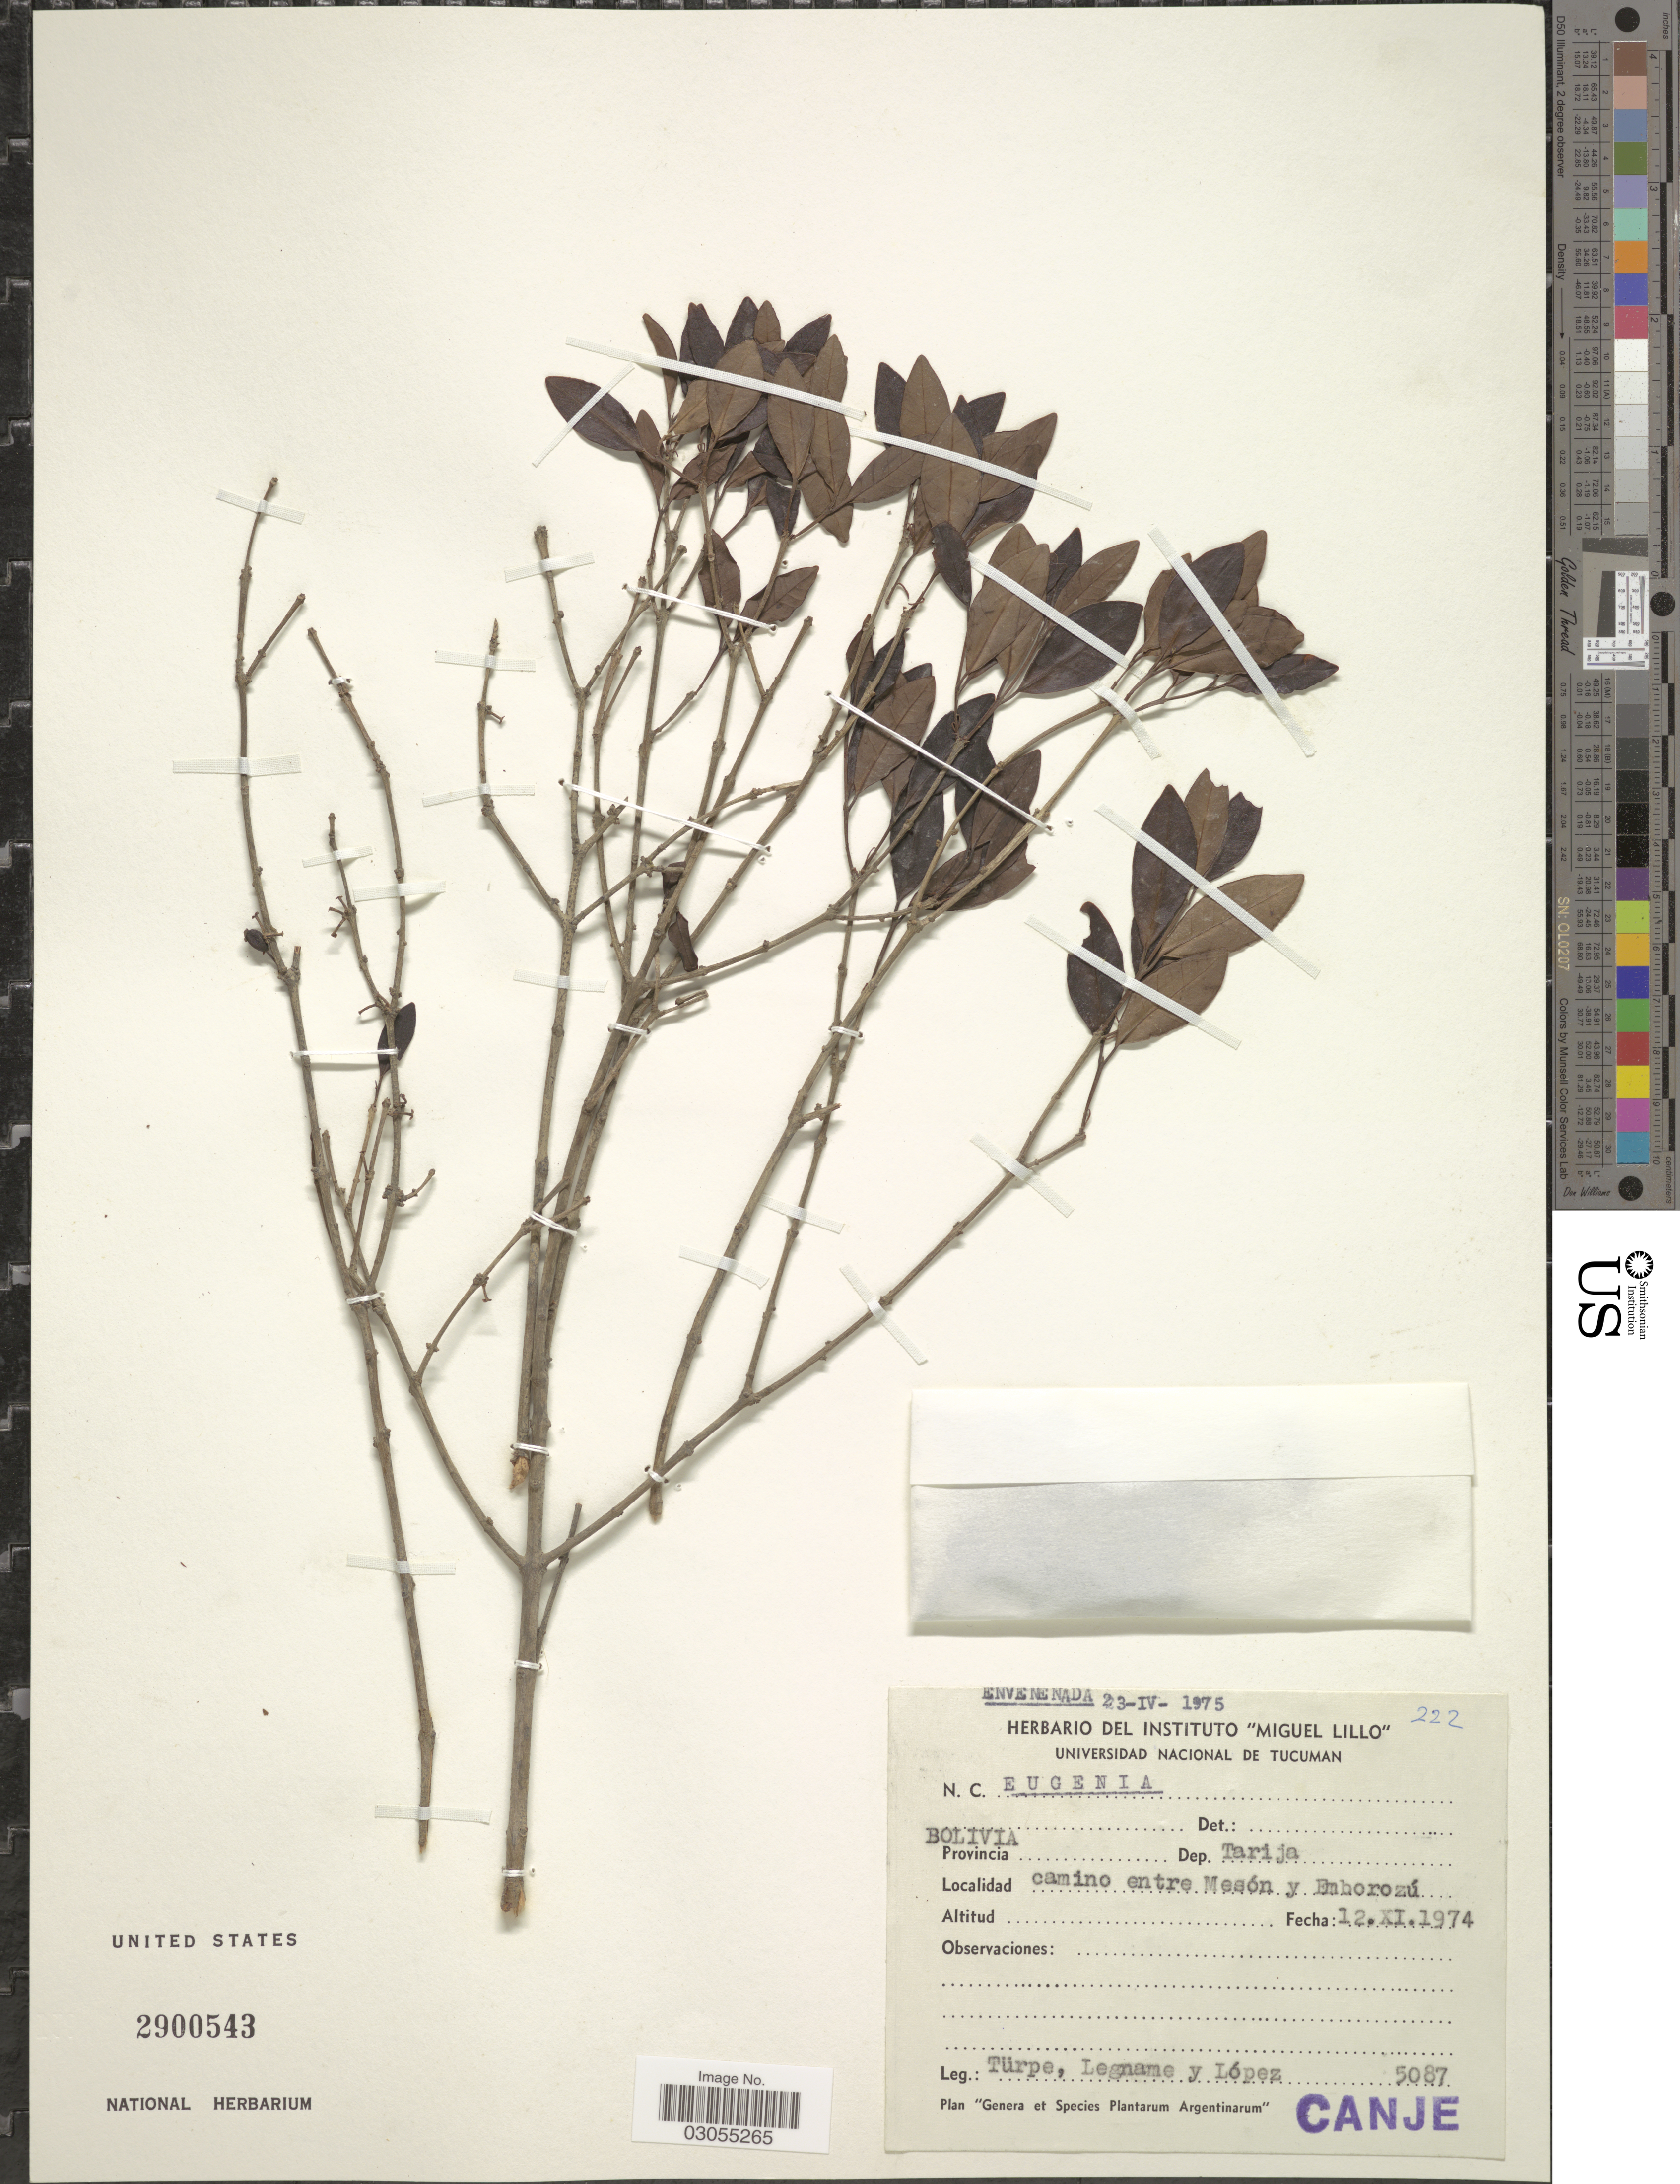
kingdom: Plantae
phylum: Tracheophyta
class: Magnoliopsida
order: Myrtales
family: Myrtaceae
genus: Eugenia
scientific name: Eugenia sp.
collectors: -. Turpe, -. Legname & Lopez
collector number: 5087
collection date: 1974-11-12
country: Bolivia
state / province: Tarija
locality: Dept. Tarija, camino entre Mesón y Emborozú.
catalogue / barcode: US 2900543